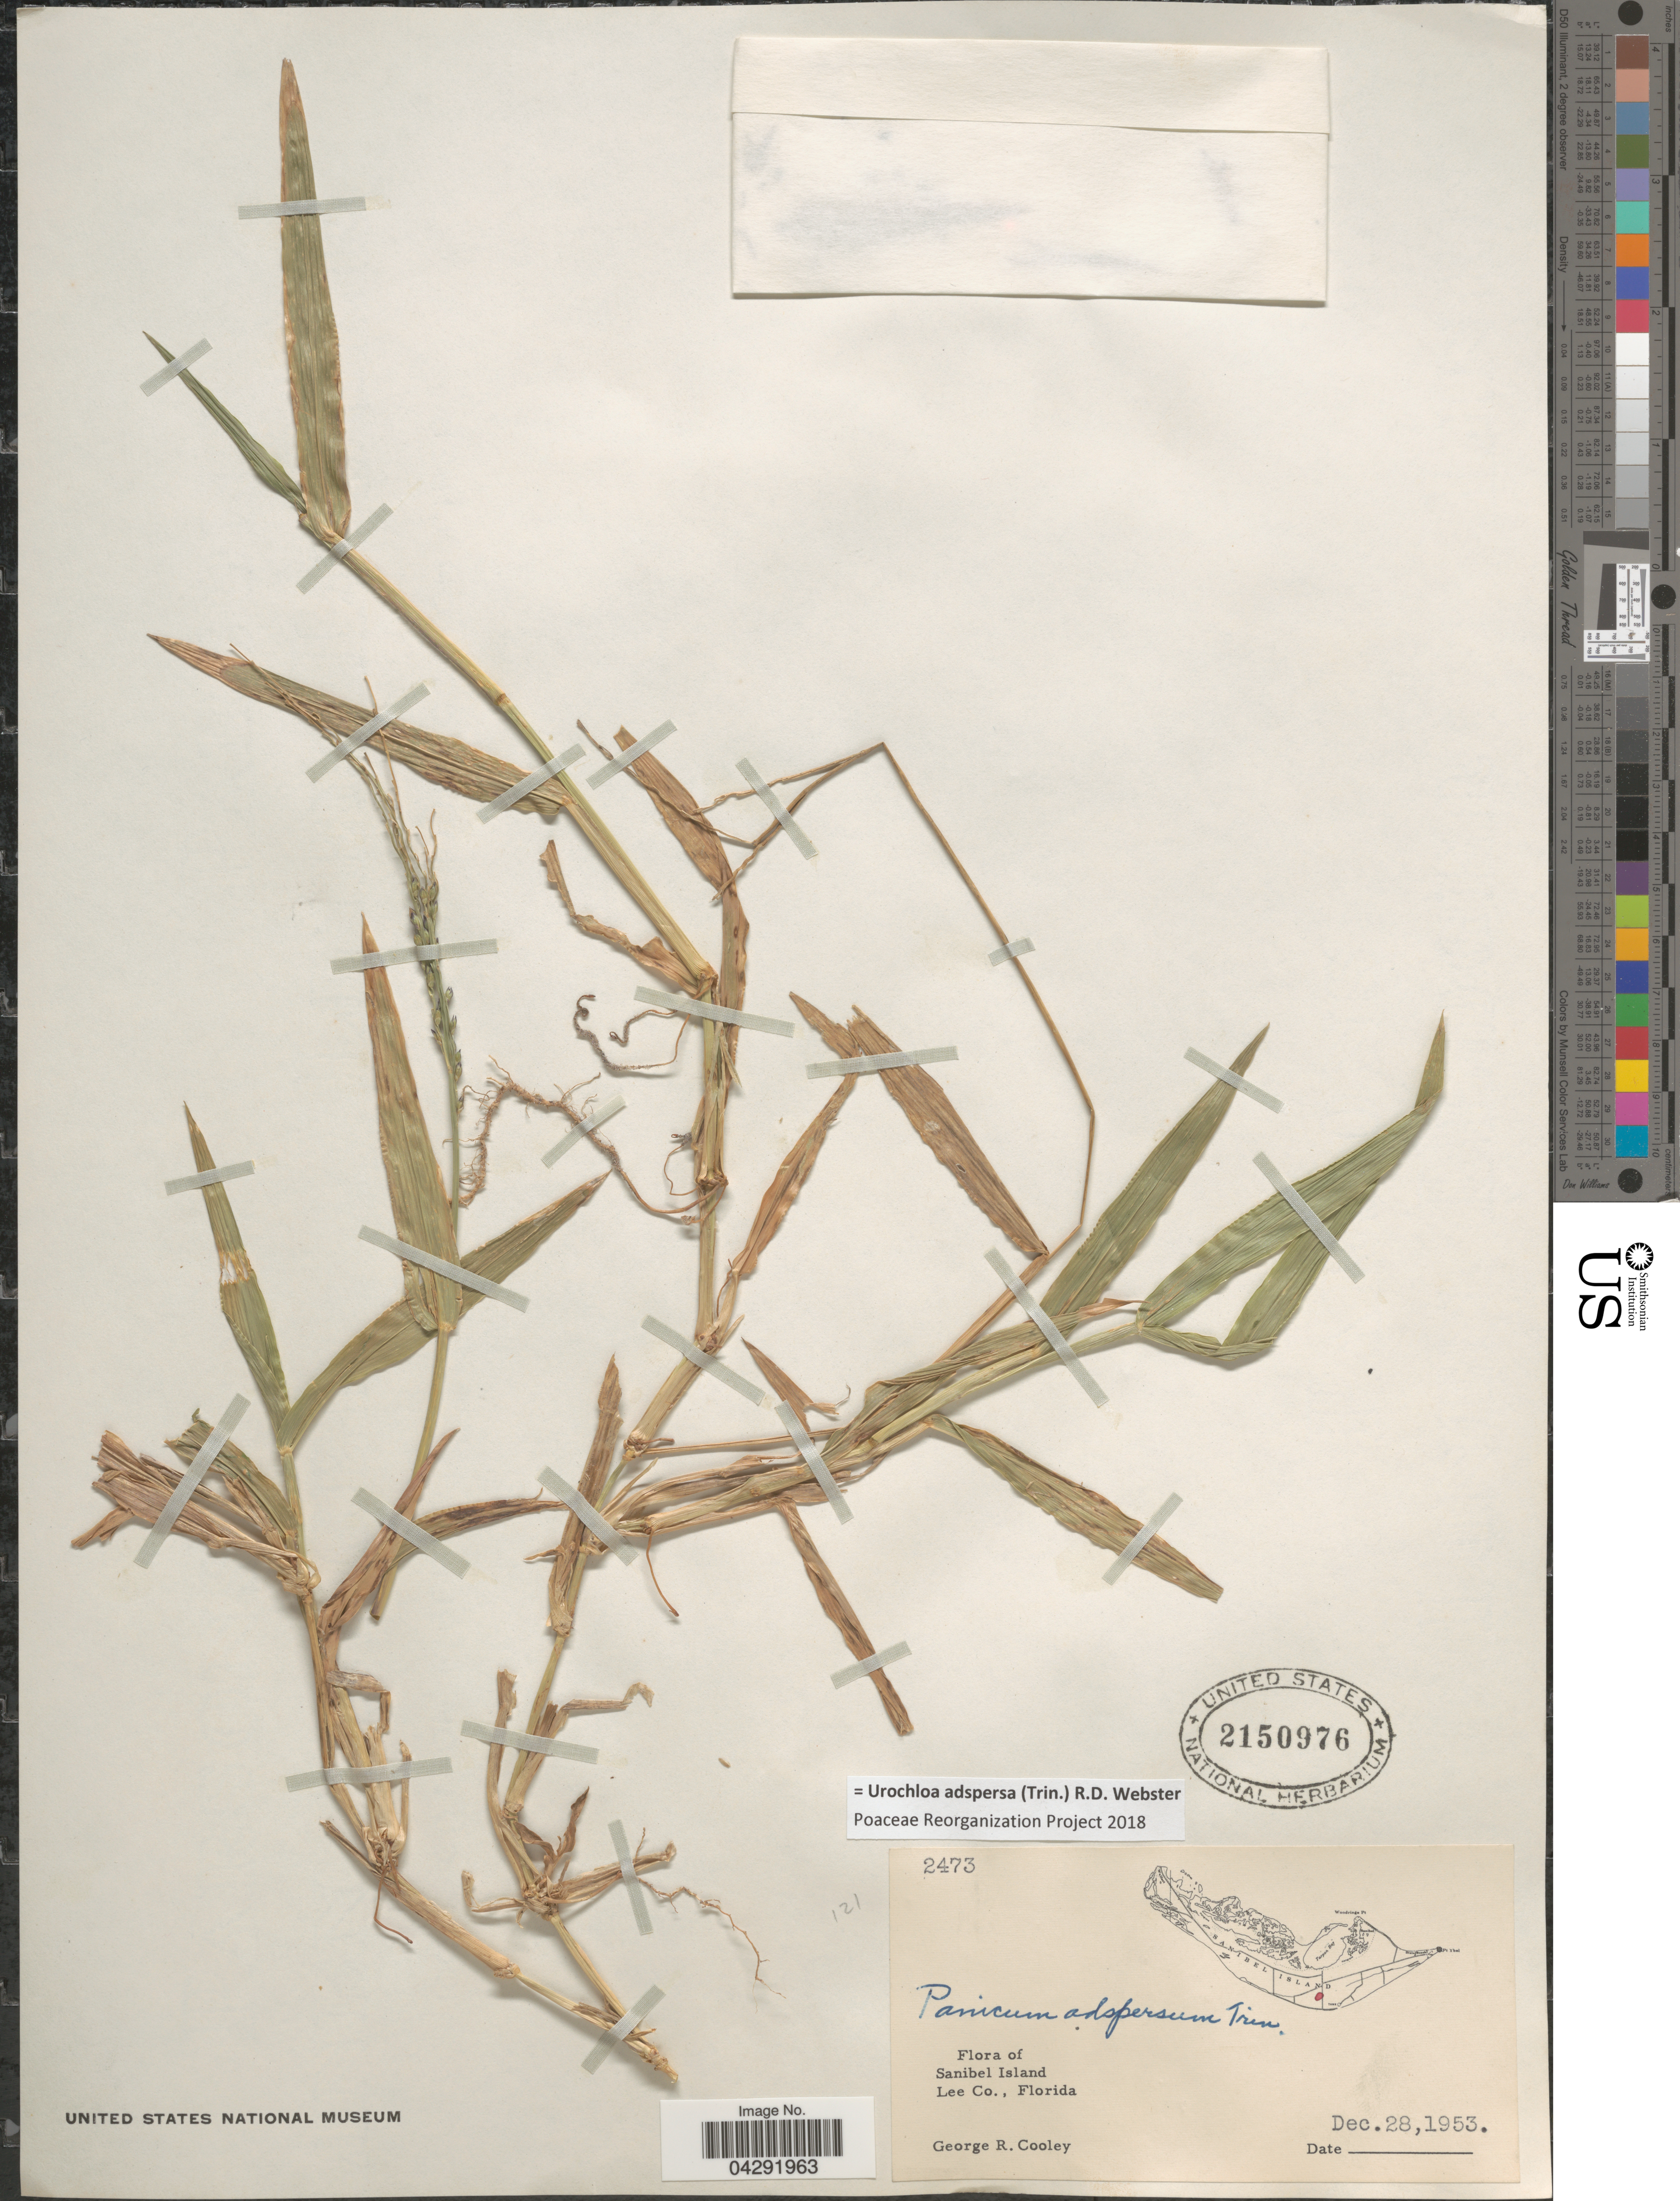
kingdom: Plantae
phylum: Tracheophyta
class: Liliopsida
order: Poales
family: Poaceae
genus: Urochloa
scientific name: Urochloa adspersa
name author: (Trin.) R.D. Webster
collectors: G. R. Cooley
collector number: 2473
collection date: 1953-12-28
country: United States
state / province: Florida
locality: Sanibel Island. Lee Co.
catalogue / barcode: US 2150976